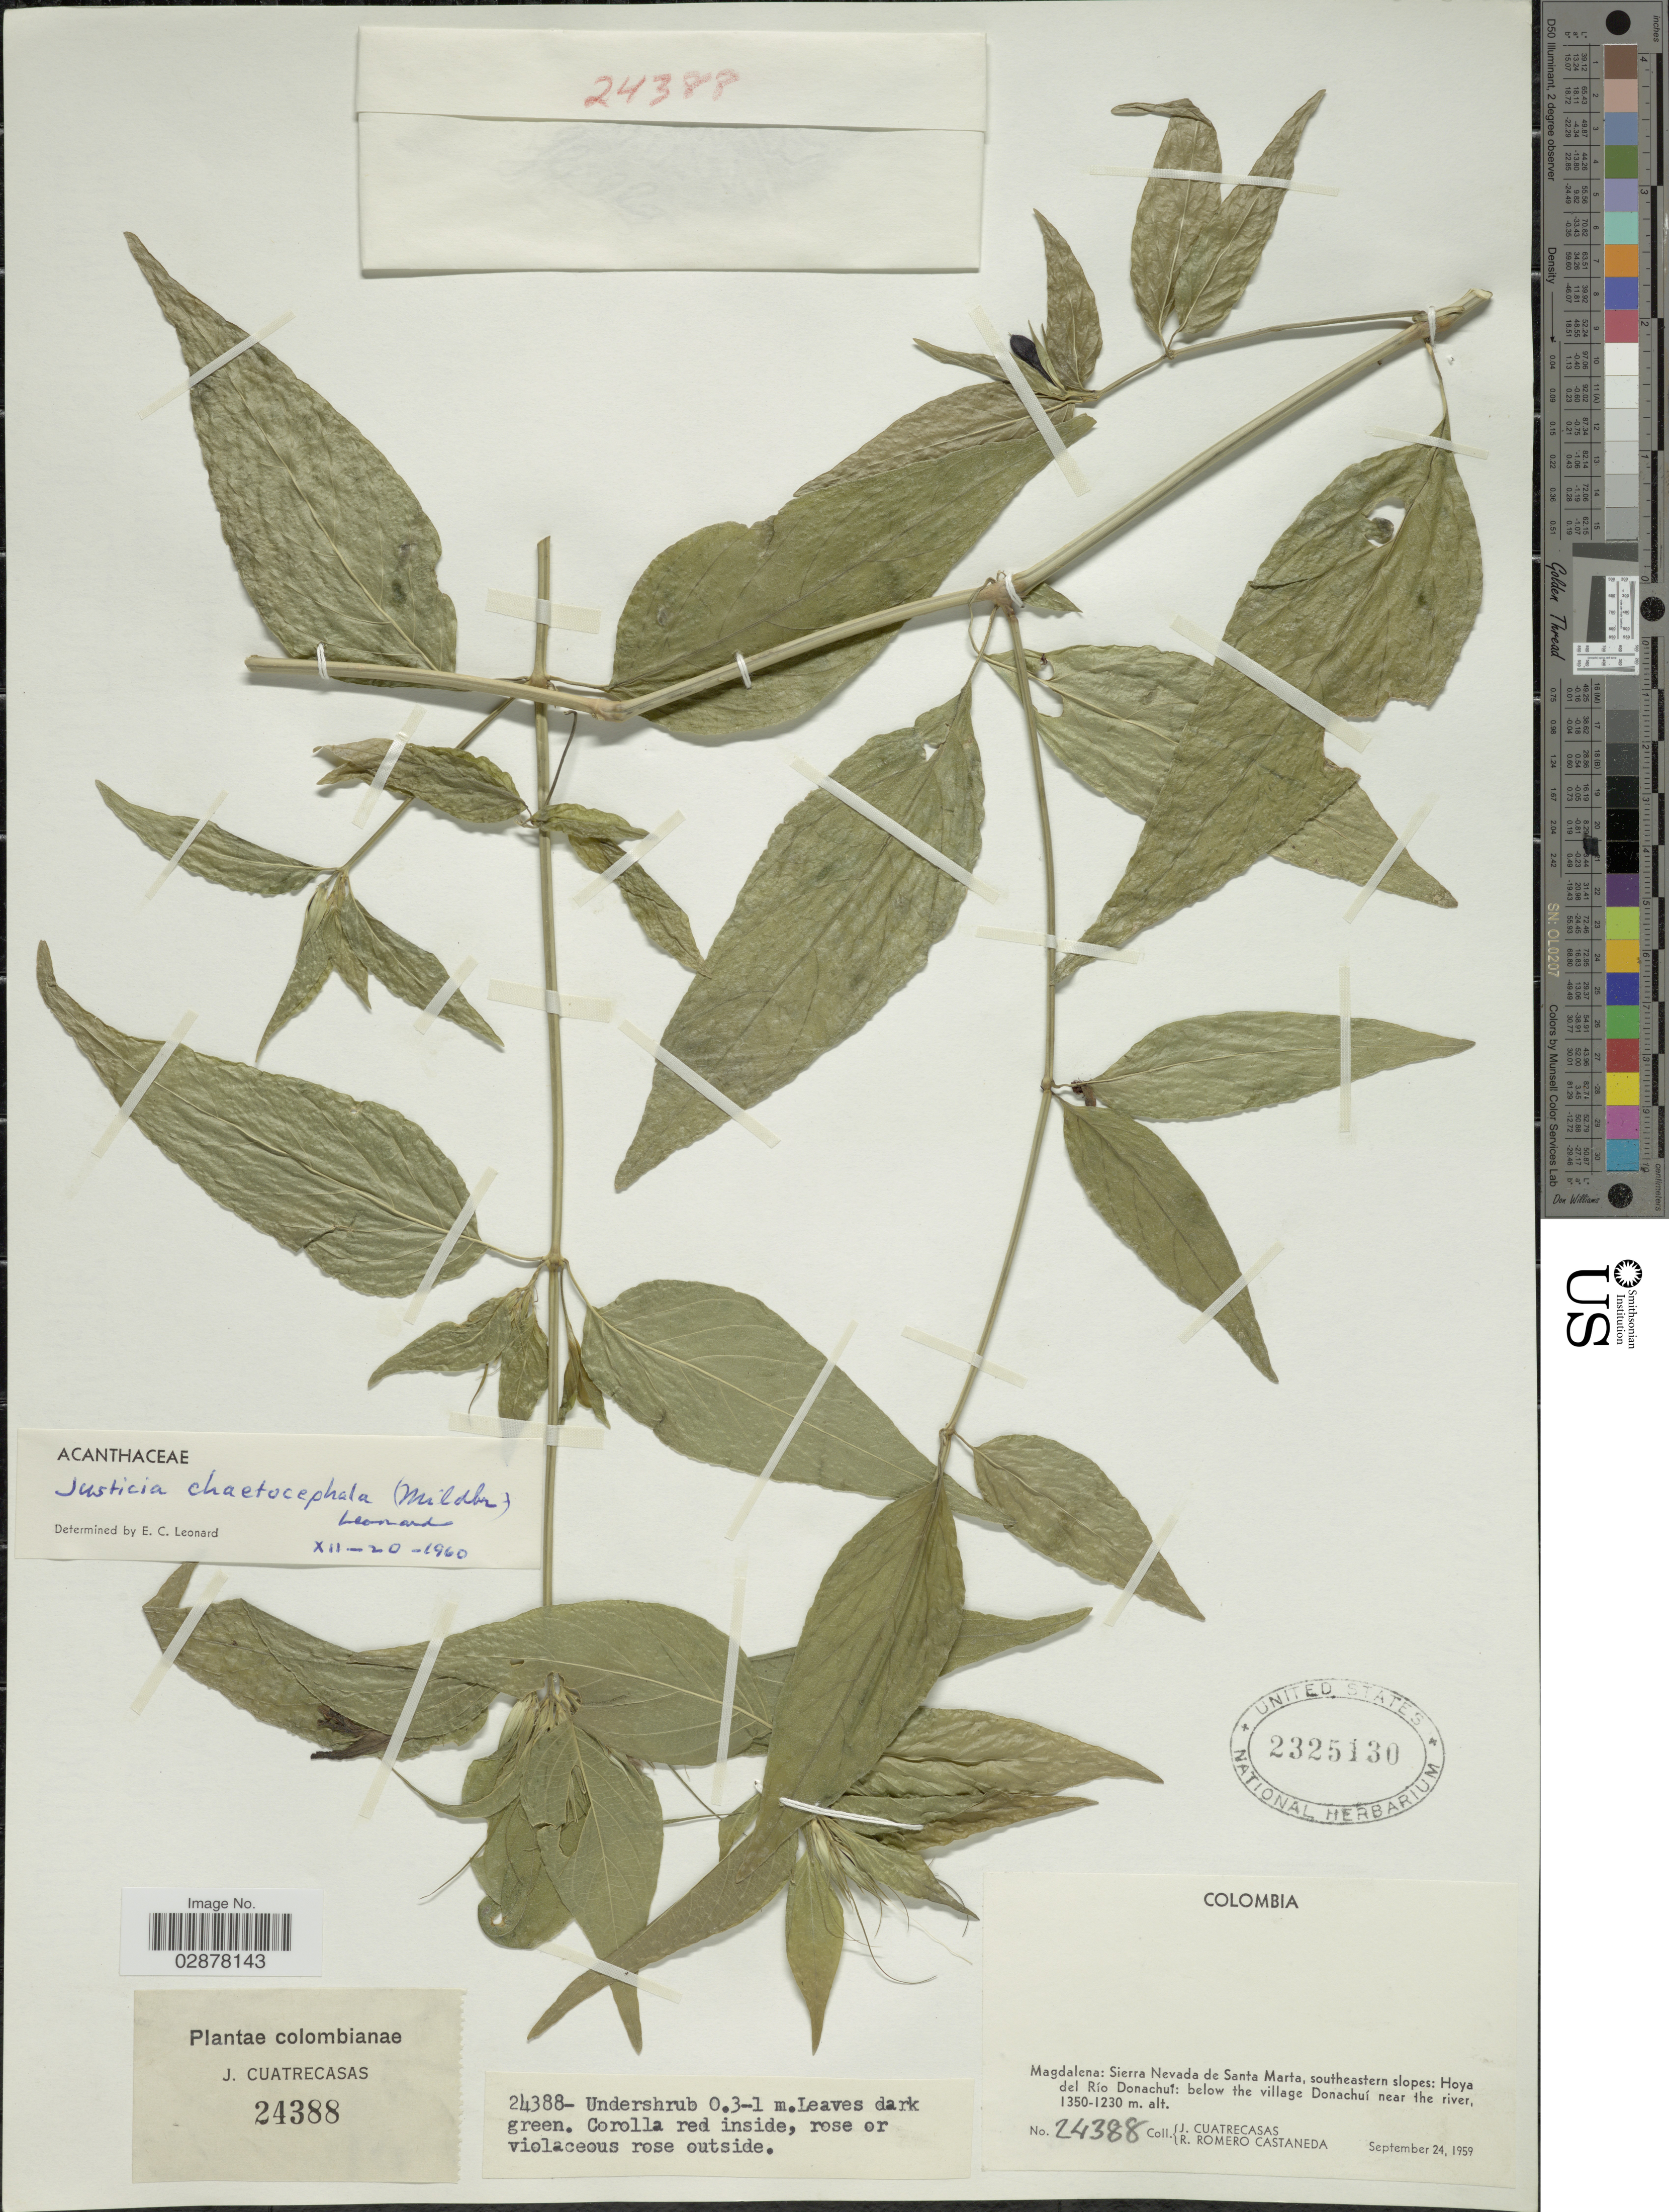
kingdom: Plantae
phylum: Tracheophyta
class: Magnoliopsida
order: Lamiales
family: Acanthaceae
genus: Justicia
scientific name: Justicia chaetocephala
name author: (Mildbr.) Leonard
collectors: J. Cuatrecasas & R. Romero Castañeda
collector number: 24388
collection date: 1959-09-24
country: Colombia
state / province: Magdalena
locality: Sierra Nevada de Santa Marta, southeastern slopes, Hoya del Río Donachuí, below the village Donachuí near the river.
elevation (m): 1230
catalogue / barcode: US 2325130